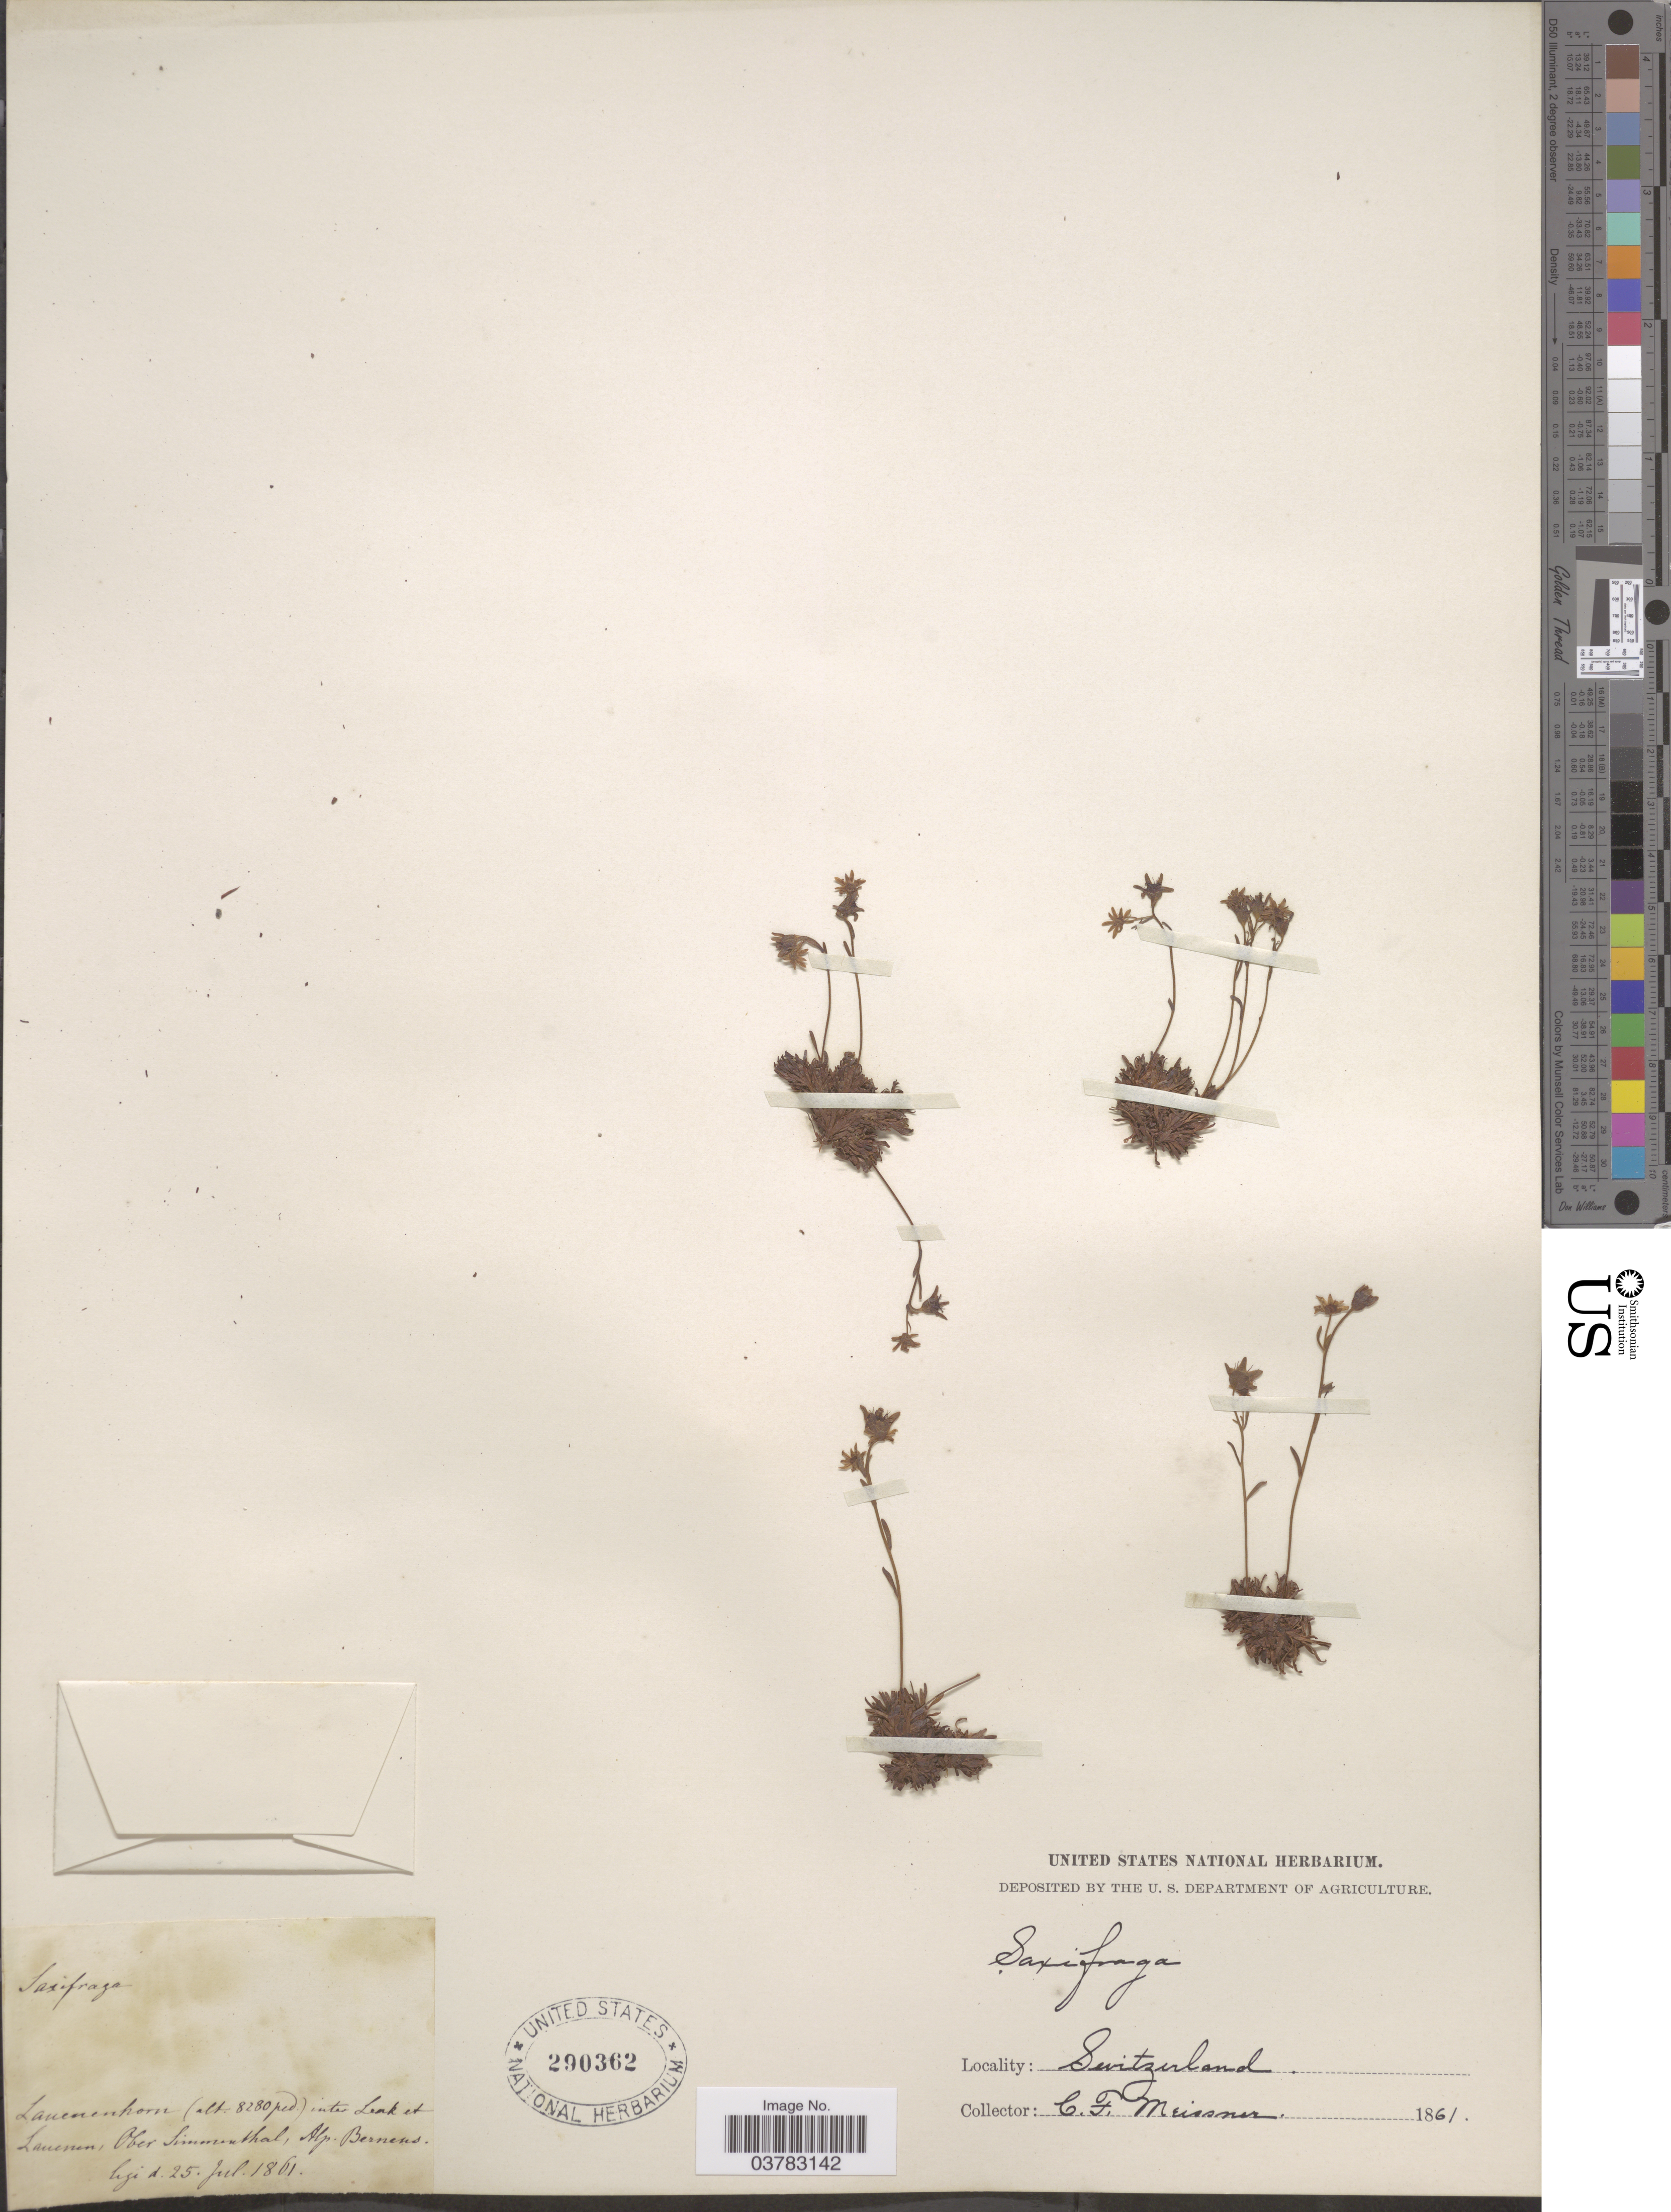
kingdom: Plantae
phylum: Tracheophyta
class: Magnoliopsida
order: Saxifragales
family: Saxifragaceae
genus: Saxifraga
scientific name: Saxifraga sp.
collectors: C. F. W. Meissner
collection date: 1861-07-25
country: Switzerland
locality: Lanenhorn inter Lenk et Lauenen, Ober Simmenthal, Alp. Bernens.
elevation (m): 2524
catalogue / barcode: US 290362